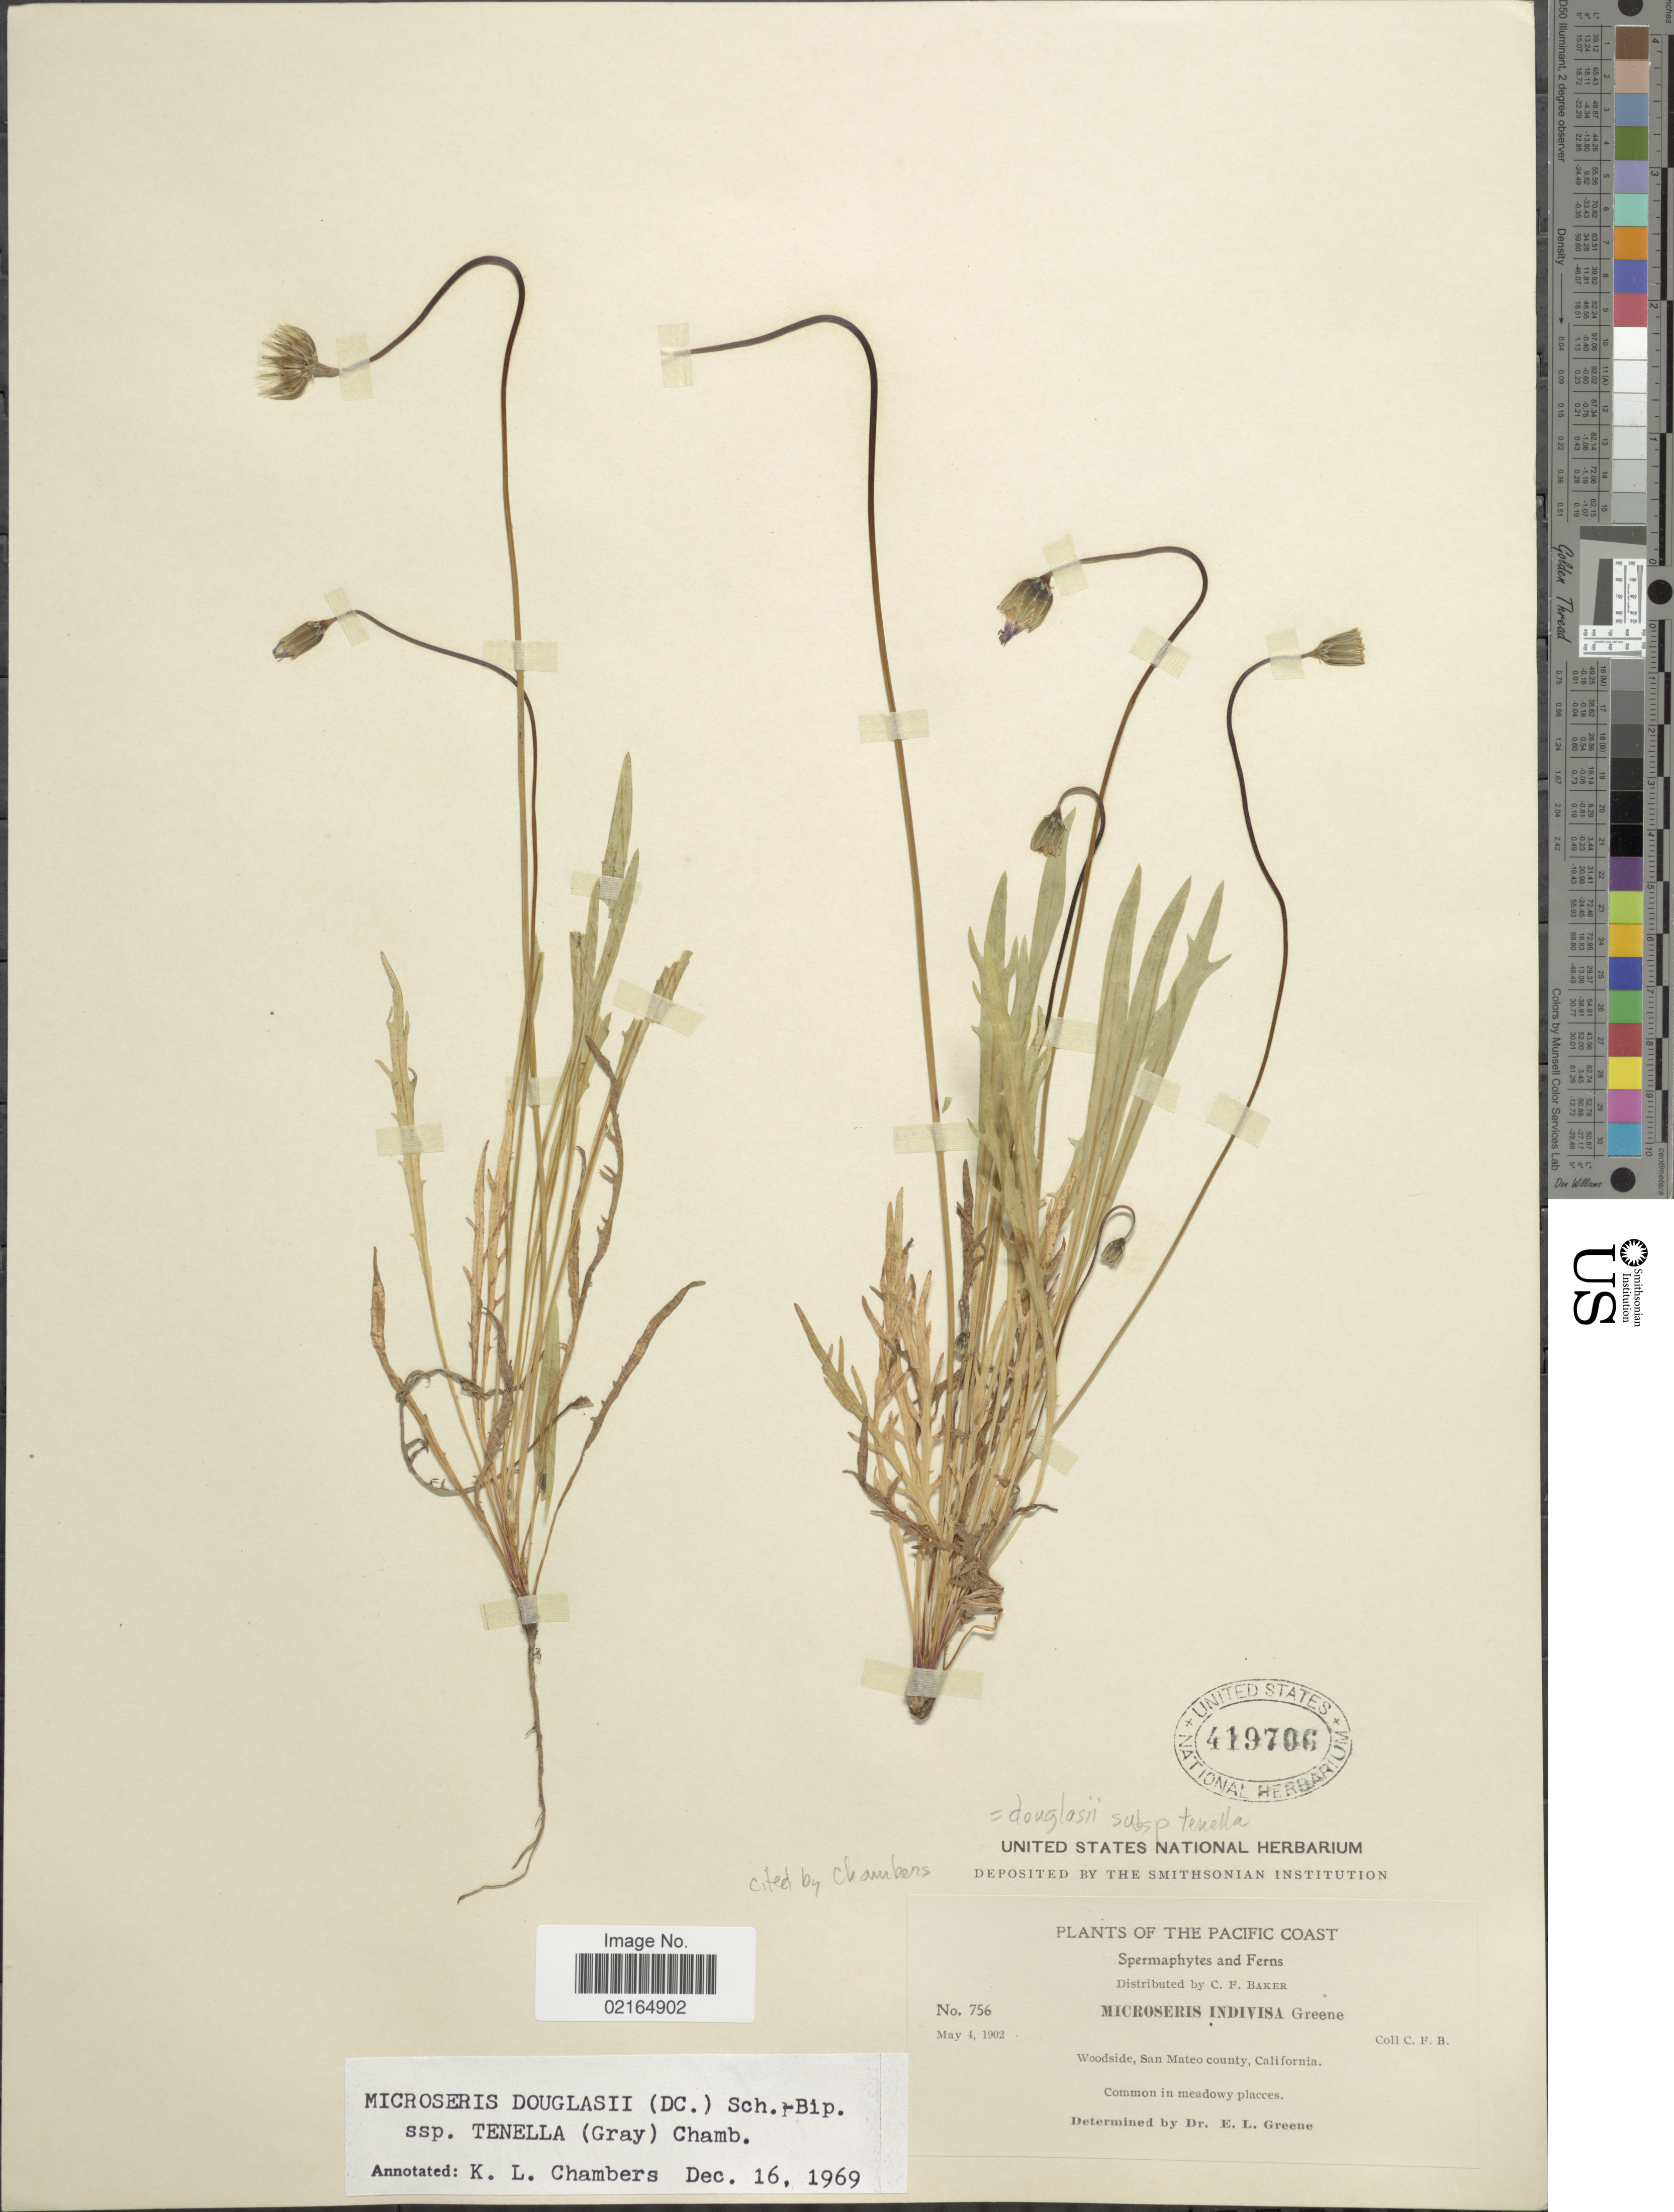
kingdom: Plantae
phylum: Tracheophyta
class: Magnoliopsida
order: Asterales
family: Asteraceae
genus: Microseris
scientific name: Microseris douglasii subsp. tenella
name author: (A. Gray) K.L. Chambers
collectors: C. F. Baker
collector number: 756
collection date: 1902-05-04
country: United States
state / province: California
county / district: San Mateo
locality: Pacific Coast, woodside, San Mateo County.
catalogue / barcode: US 419706